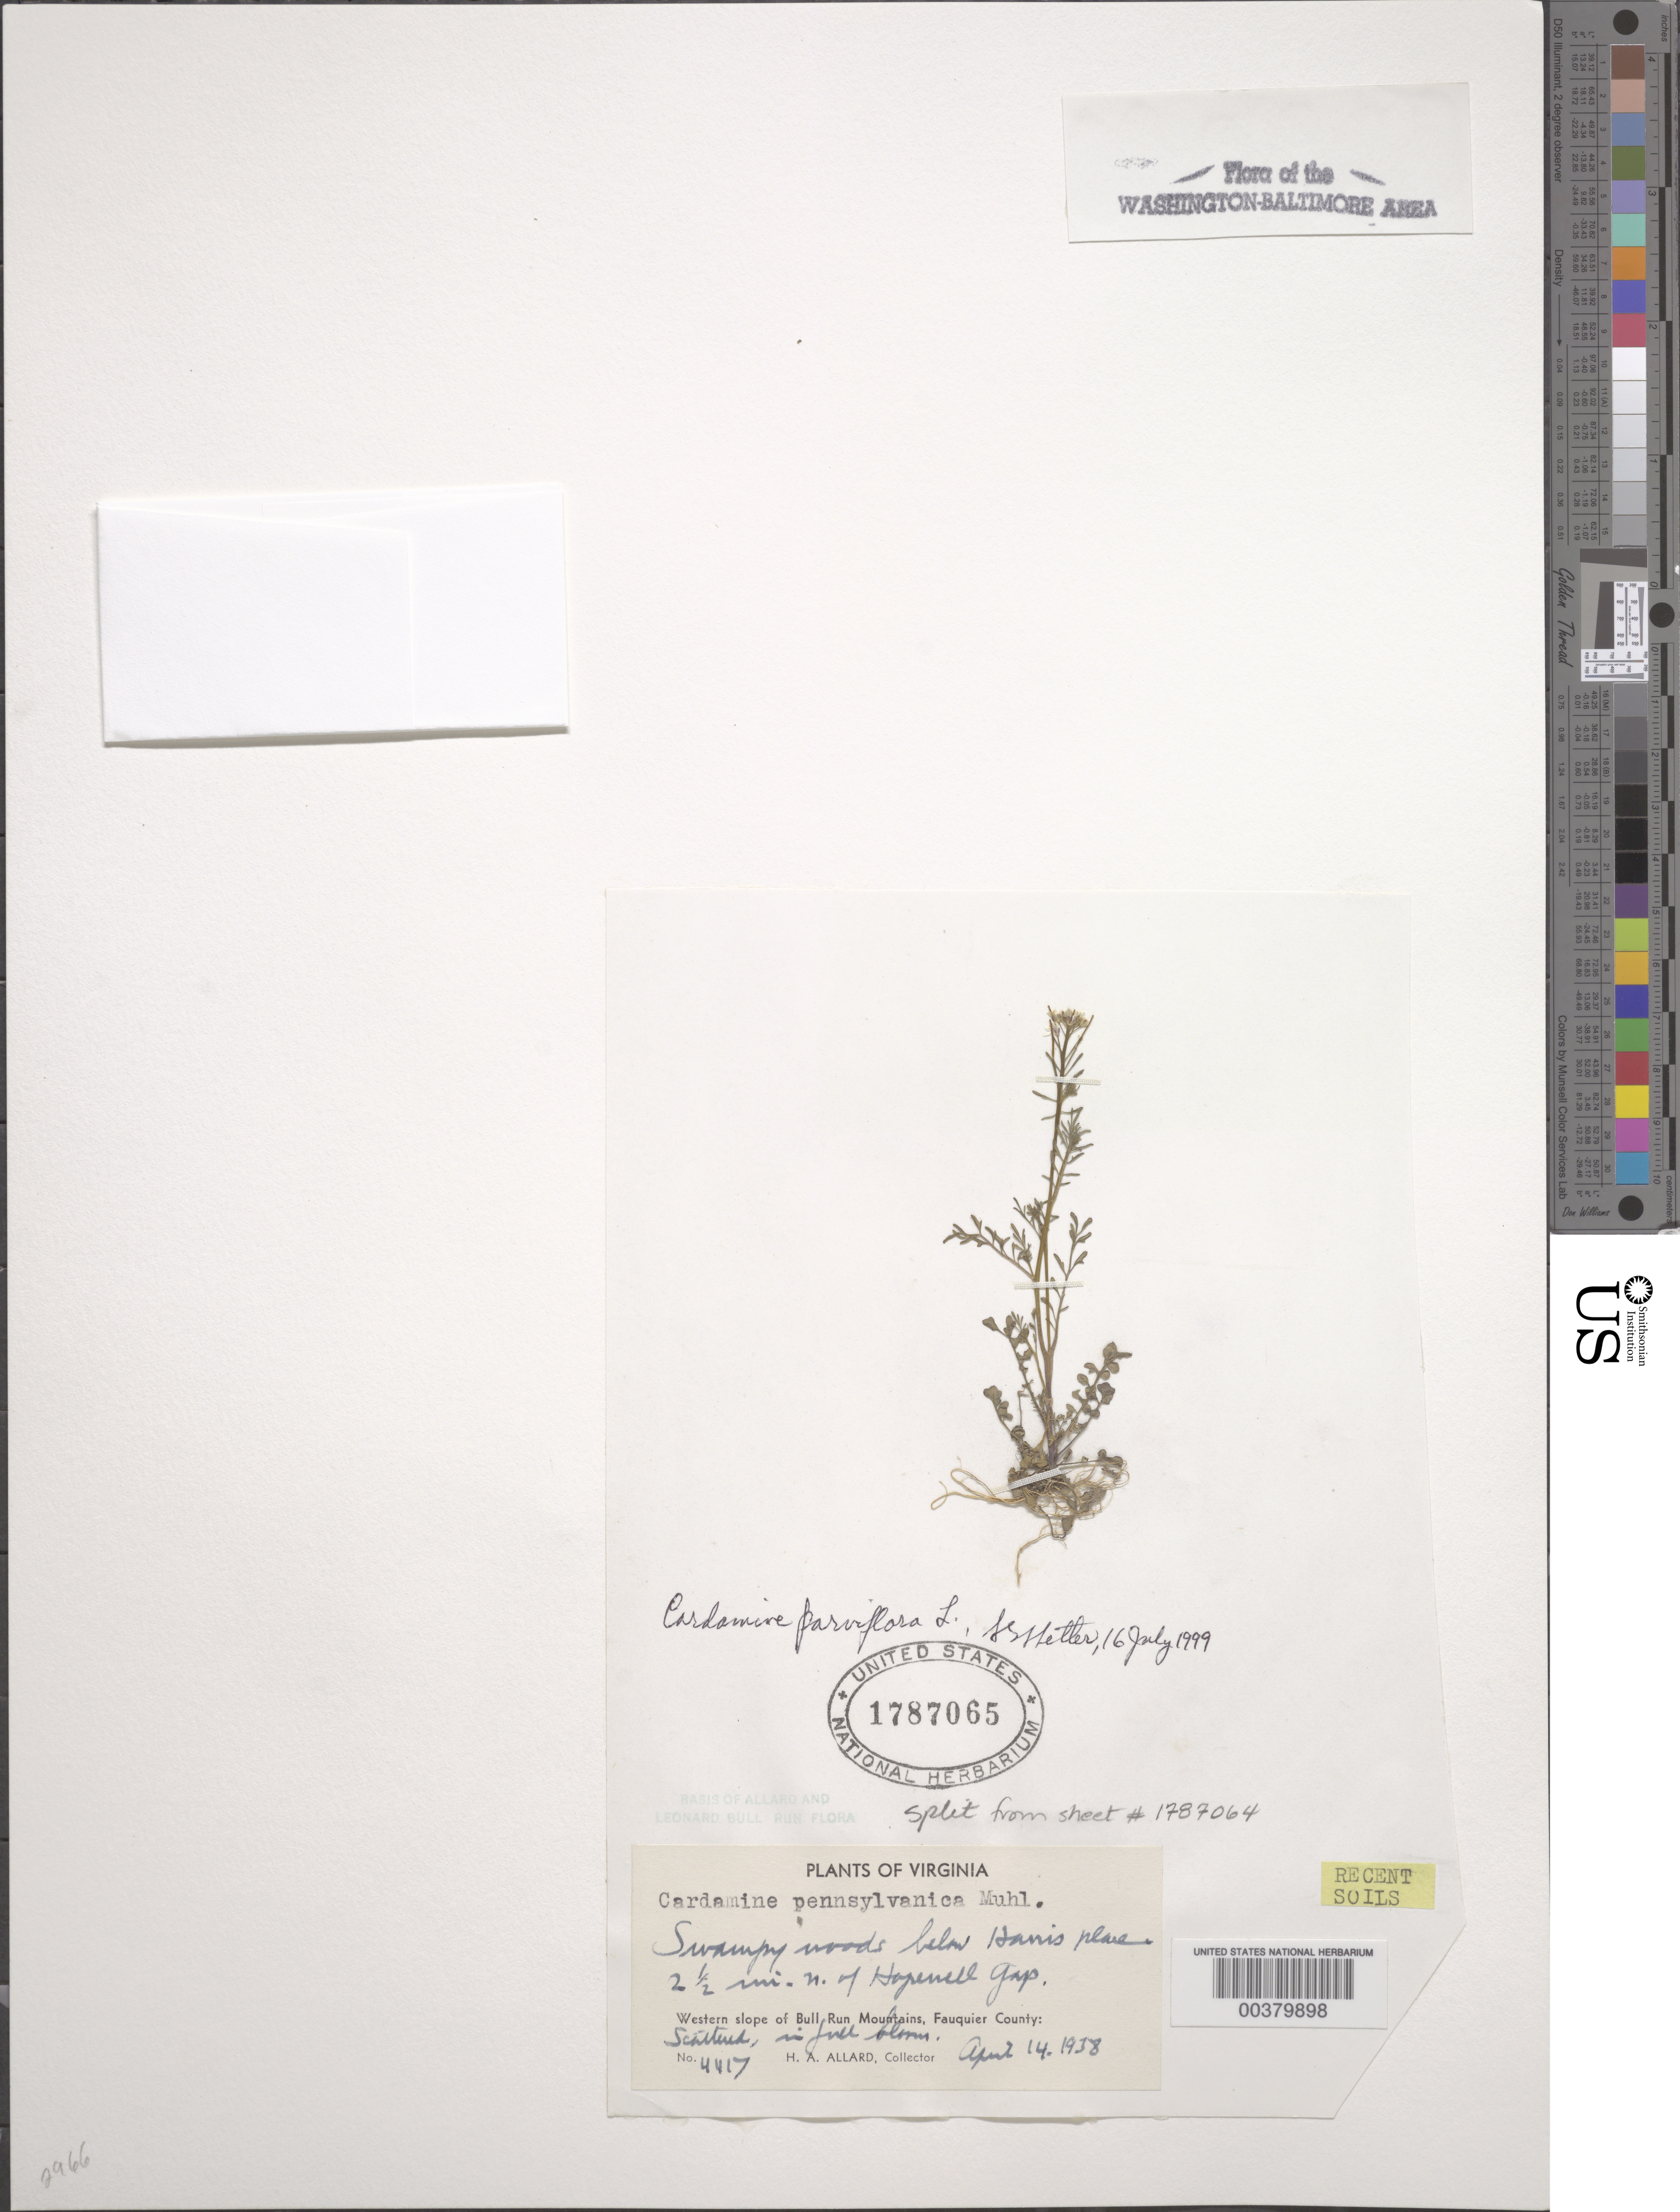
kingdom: Plantae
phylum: Tracheophyta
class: Magnoliopsida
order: Brassicales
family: Brassicaceae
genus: Cardamine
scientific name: Cardamine parviflora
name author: L.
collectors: H. A. Allard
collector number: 4417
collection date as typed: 14 Apr 1938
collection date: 1938-04-14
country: United States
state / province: Virginia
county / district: Fauquier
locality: North of Hopewell Gap, below Harris place Bull Run Mts.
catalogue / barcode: US 1787065